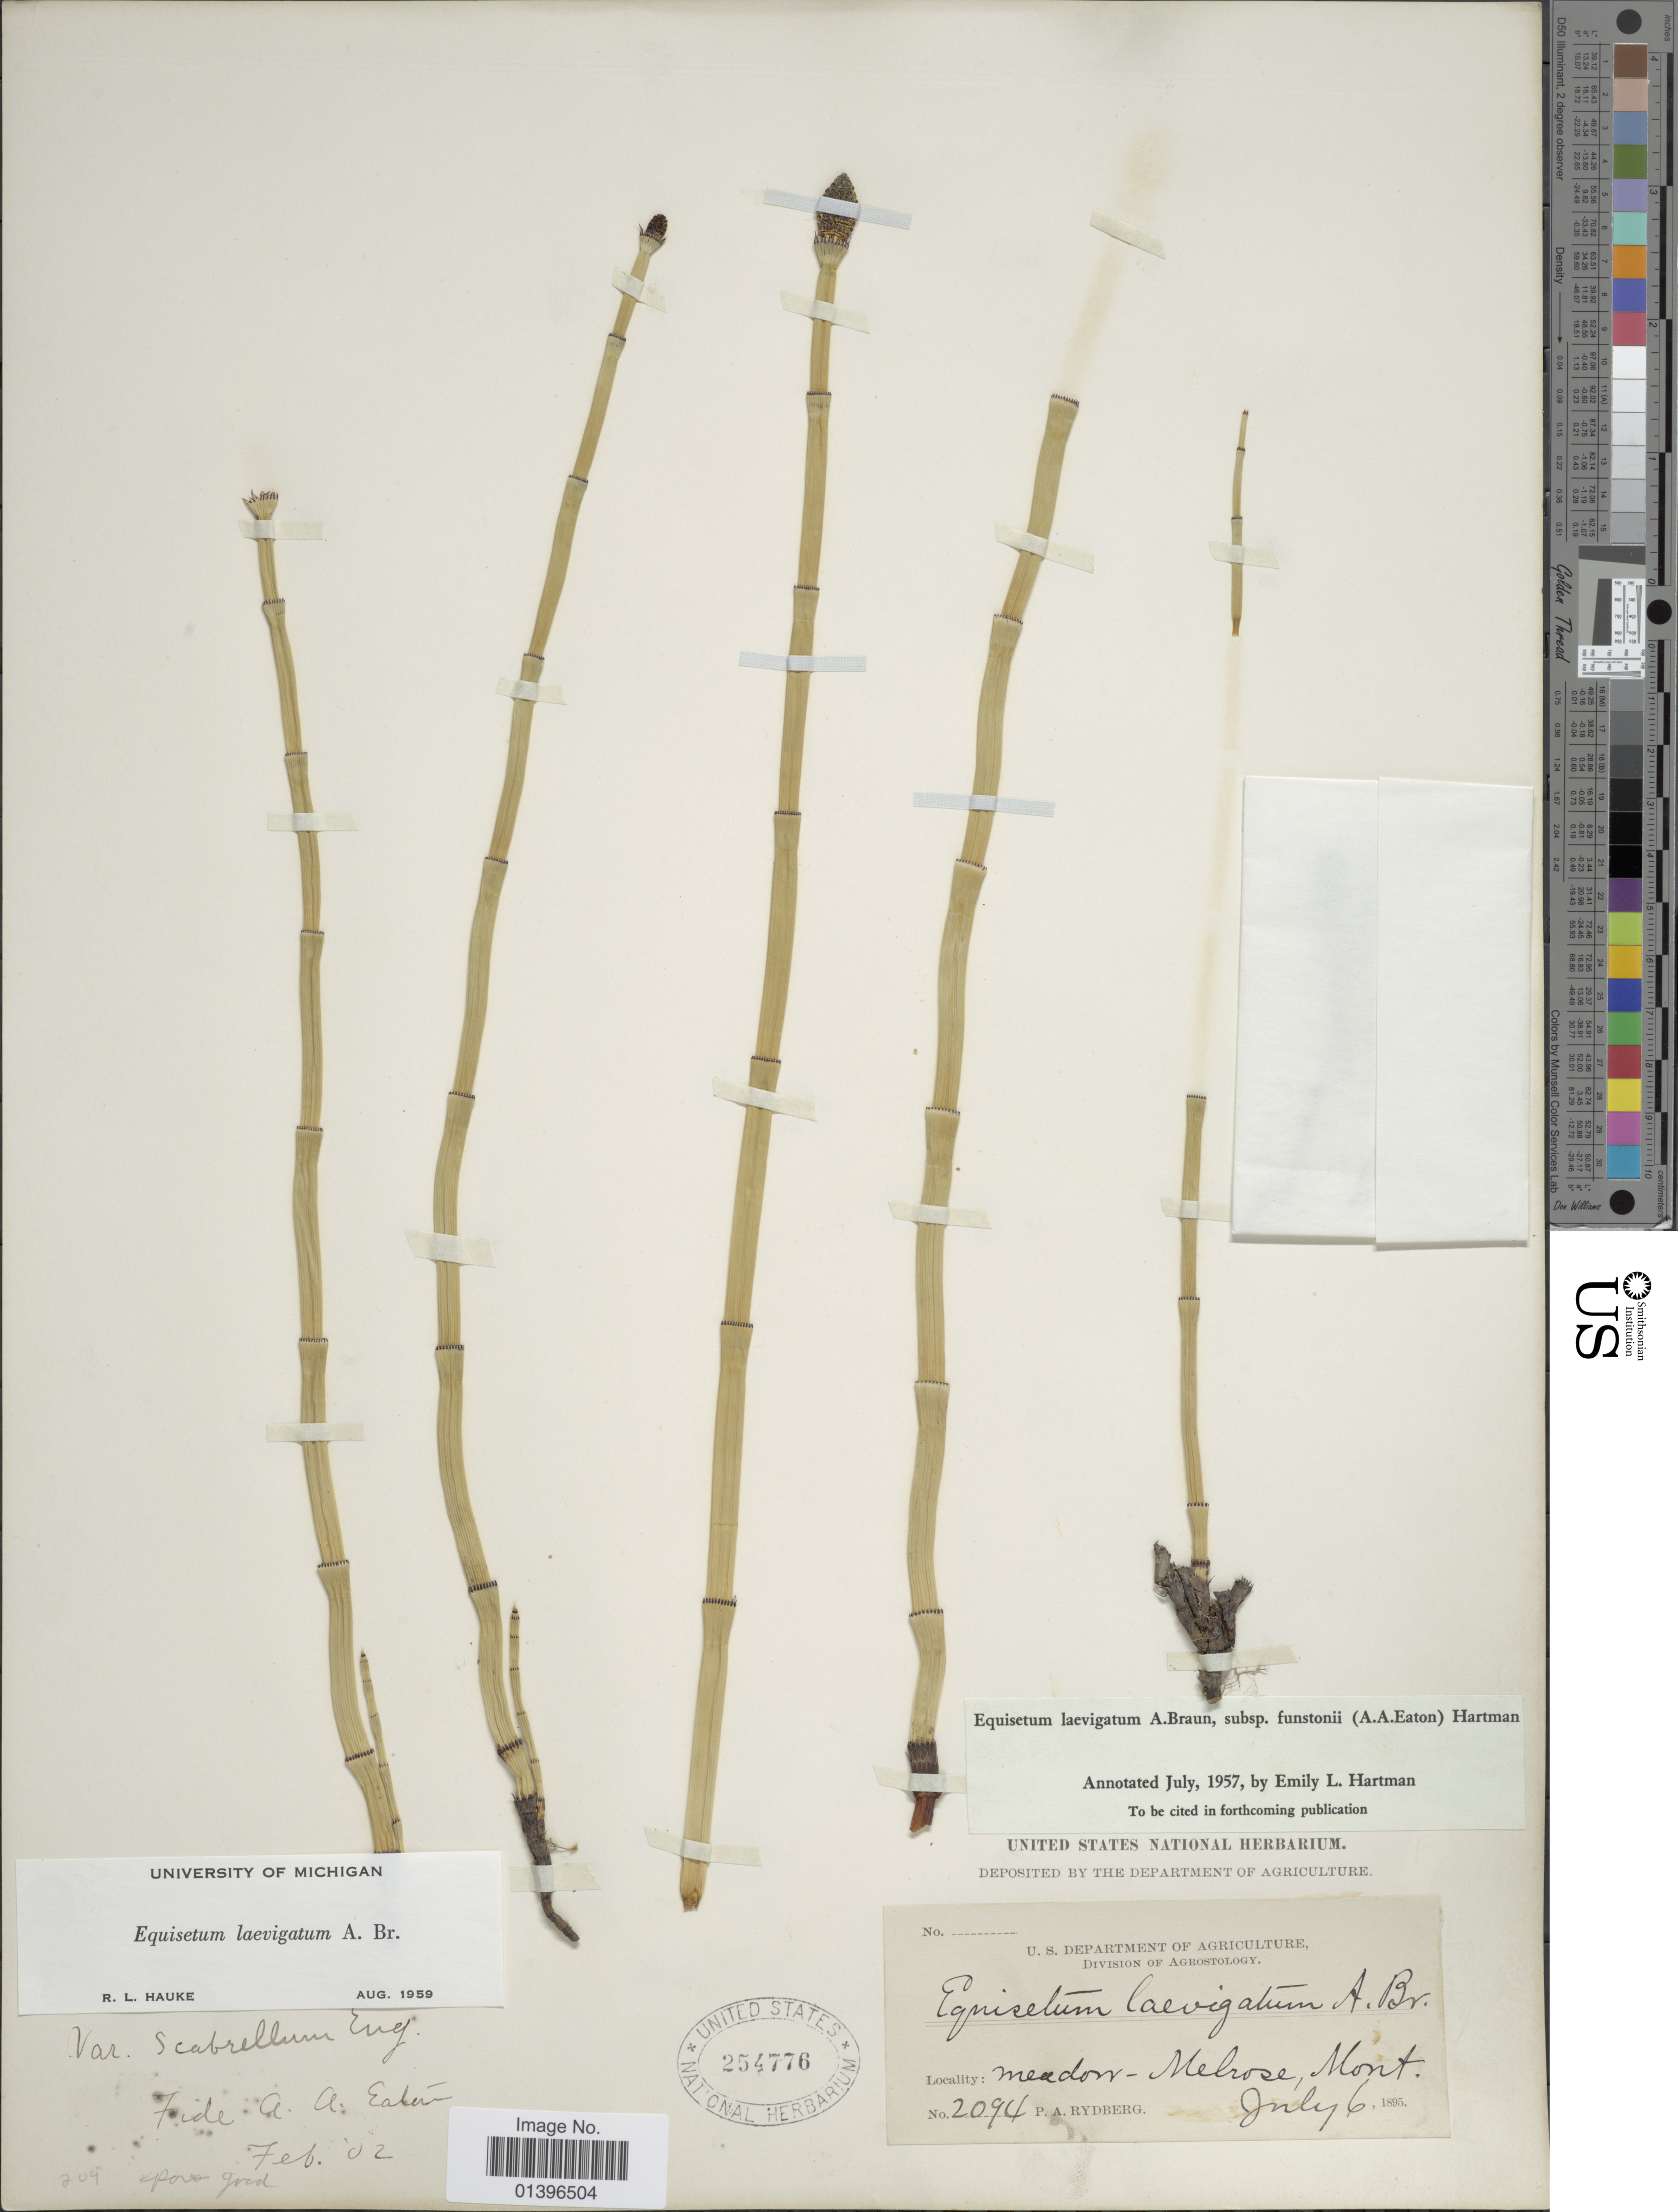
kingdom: Plantae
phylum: Tracheophyta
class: Polypodiopsida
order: Equisetales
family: Equisetaceae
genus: Equisetum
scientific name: Equisetum laevigatum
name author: A. Braun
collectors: P. A. Rydberg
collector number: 2094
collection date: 1895-07-06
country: United States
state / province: Montana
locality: Meadow-Melrose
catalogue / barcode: US 254776